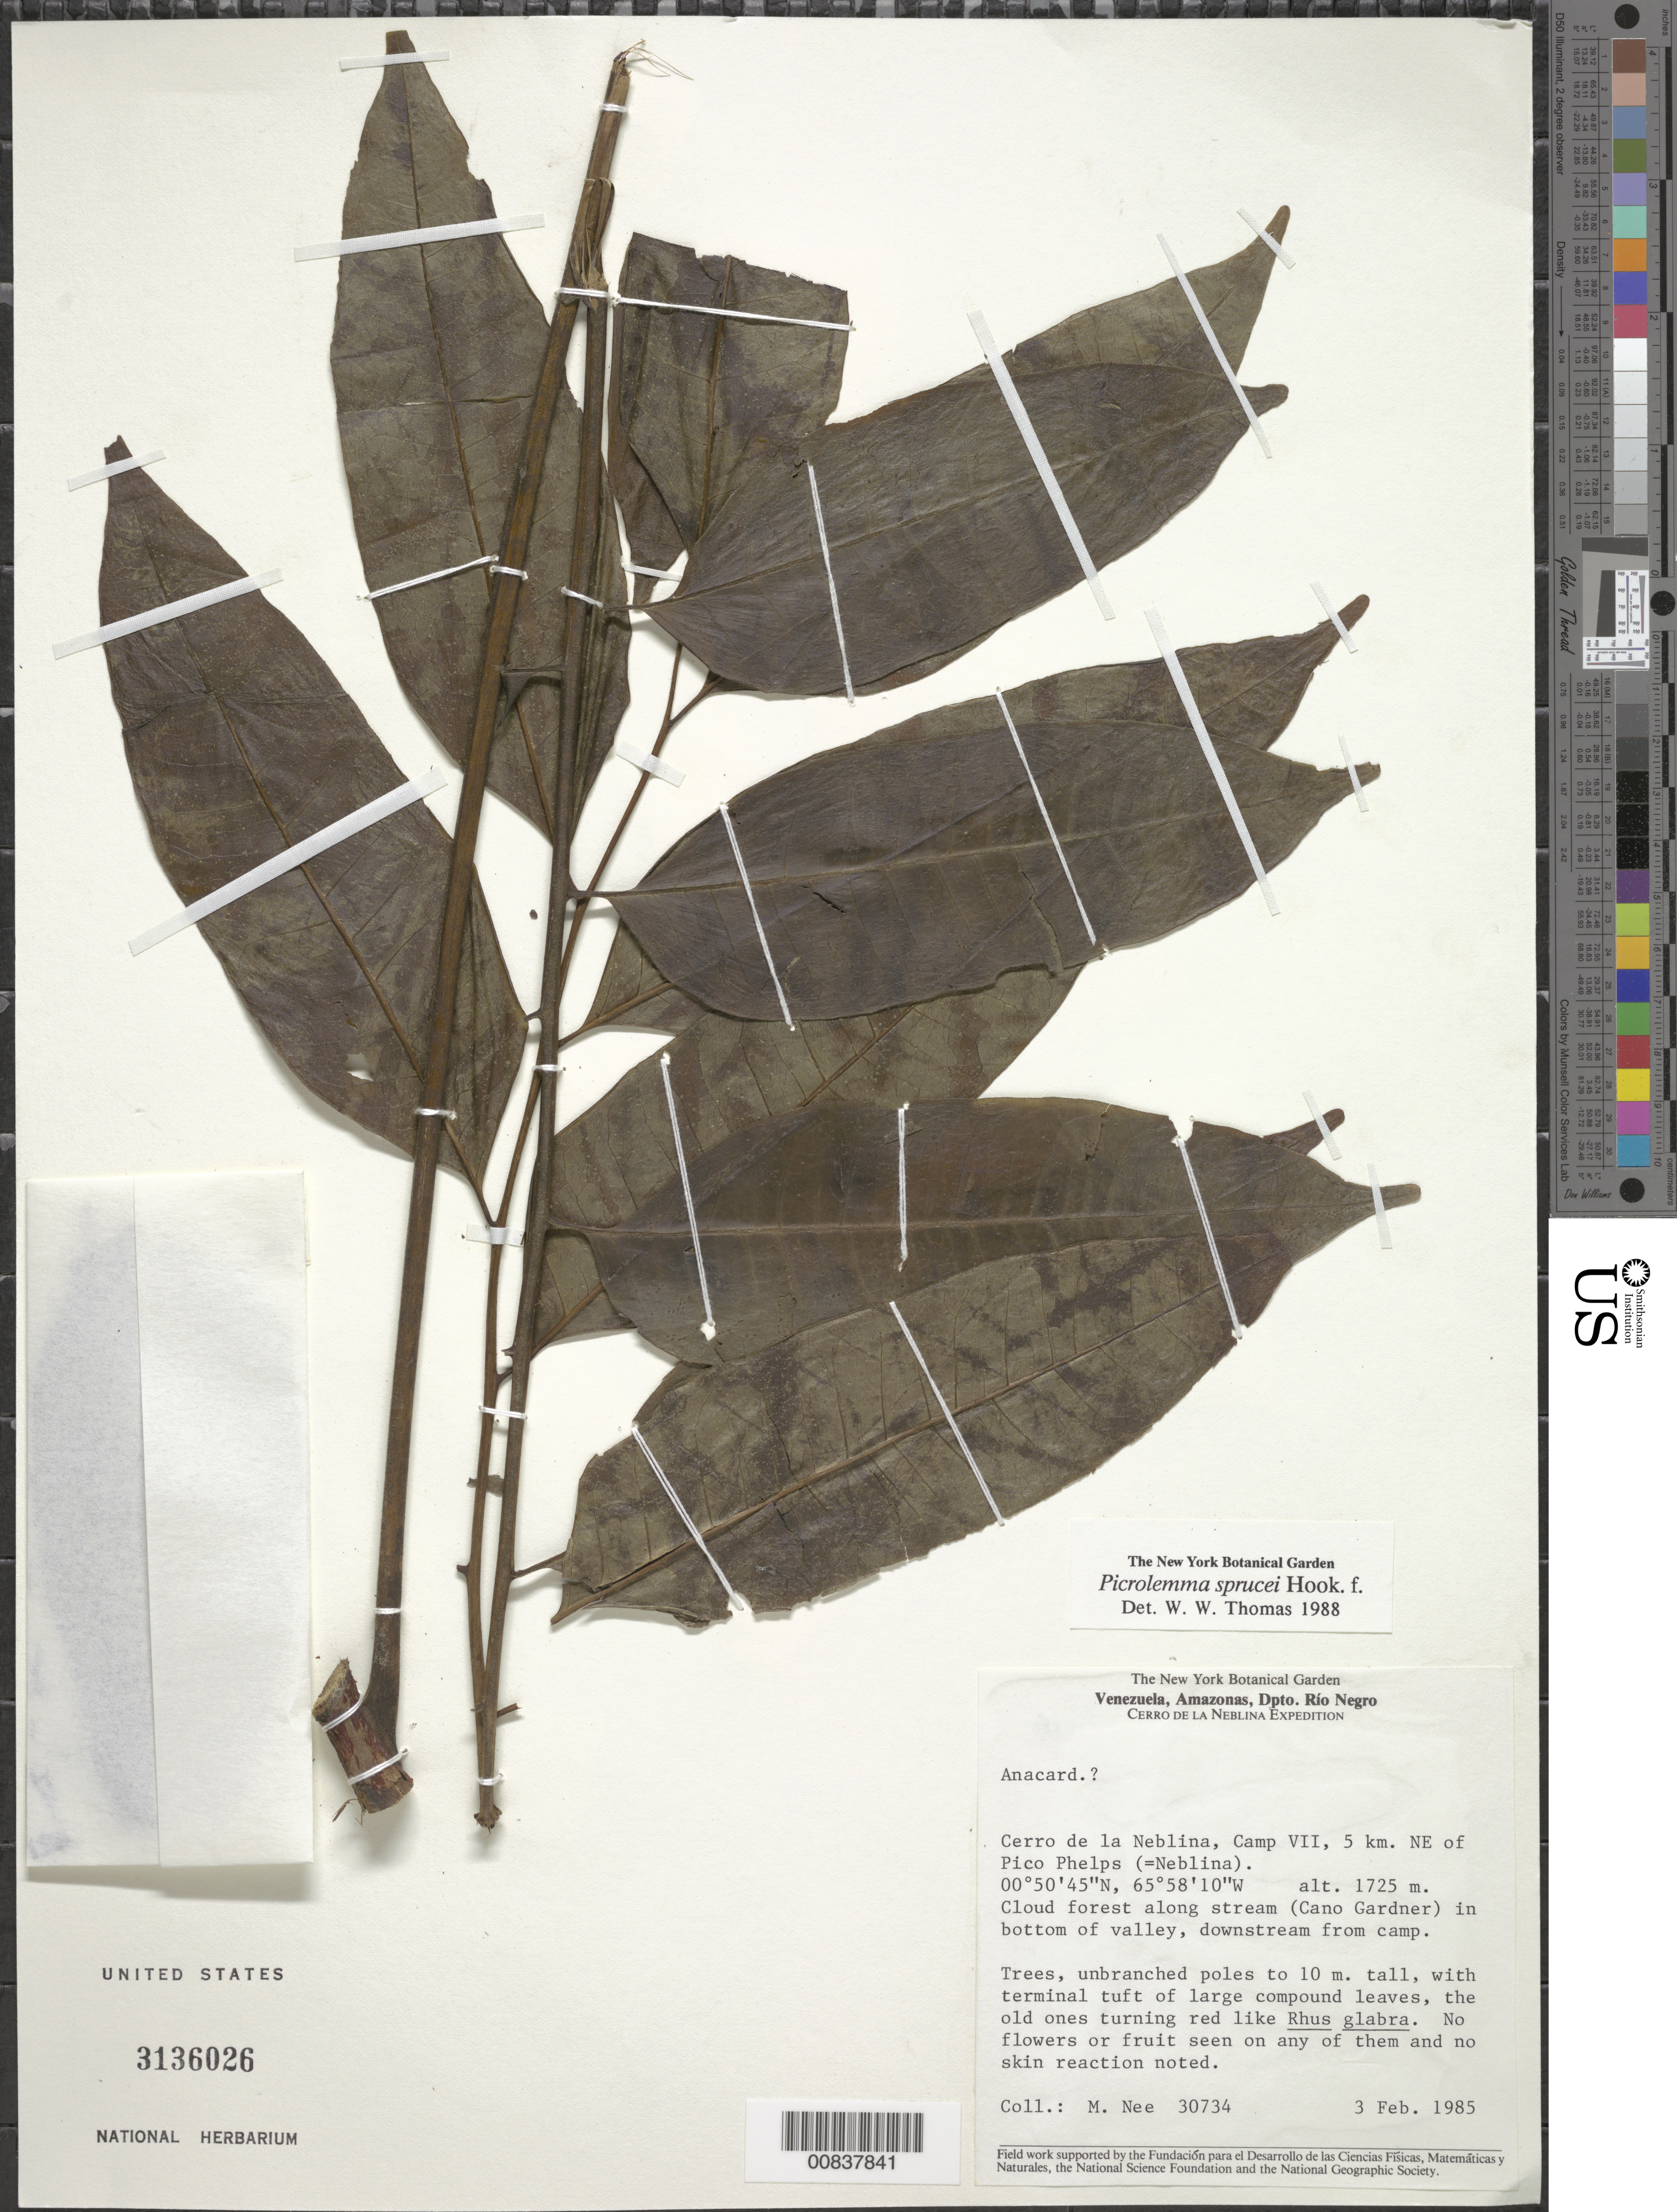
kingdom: Plantae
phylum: Tracheophyta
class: Magnoliopsida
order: Sapindales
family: Simaroubaceae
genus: Picrolemma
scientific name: Picrolemma sprucei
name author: Hook. f.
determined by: Thomas, W. W., (NY), New York Botanical Garden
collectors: M. Nee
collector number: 30734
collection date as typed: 3-Feb-85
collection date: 1985-02-03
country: Venezuela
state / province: Amazonas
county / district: Río Negro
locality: Cerro de la Neblina, Camp VII, 5 km NE of Pico Phelps; along Caño Gardner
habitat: Cloud forest along stream in bottom of valley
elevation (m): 1725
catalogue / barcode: US 3136026